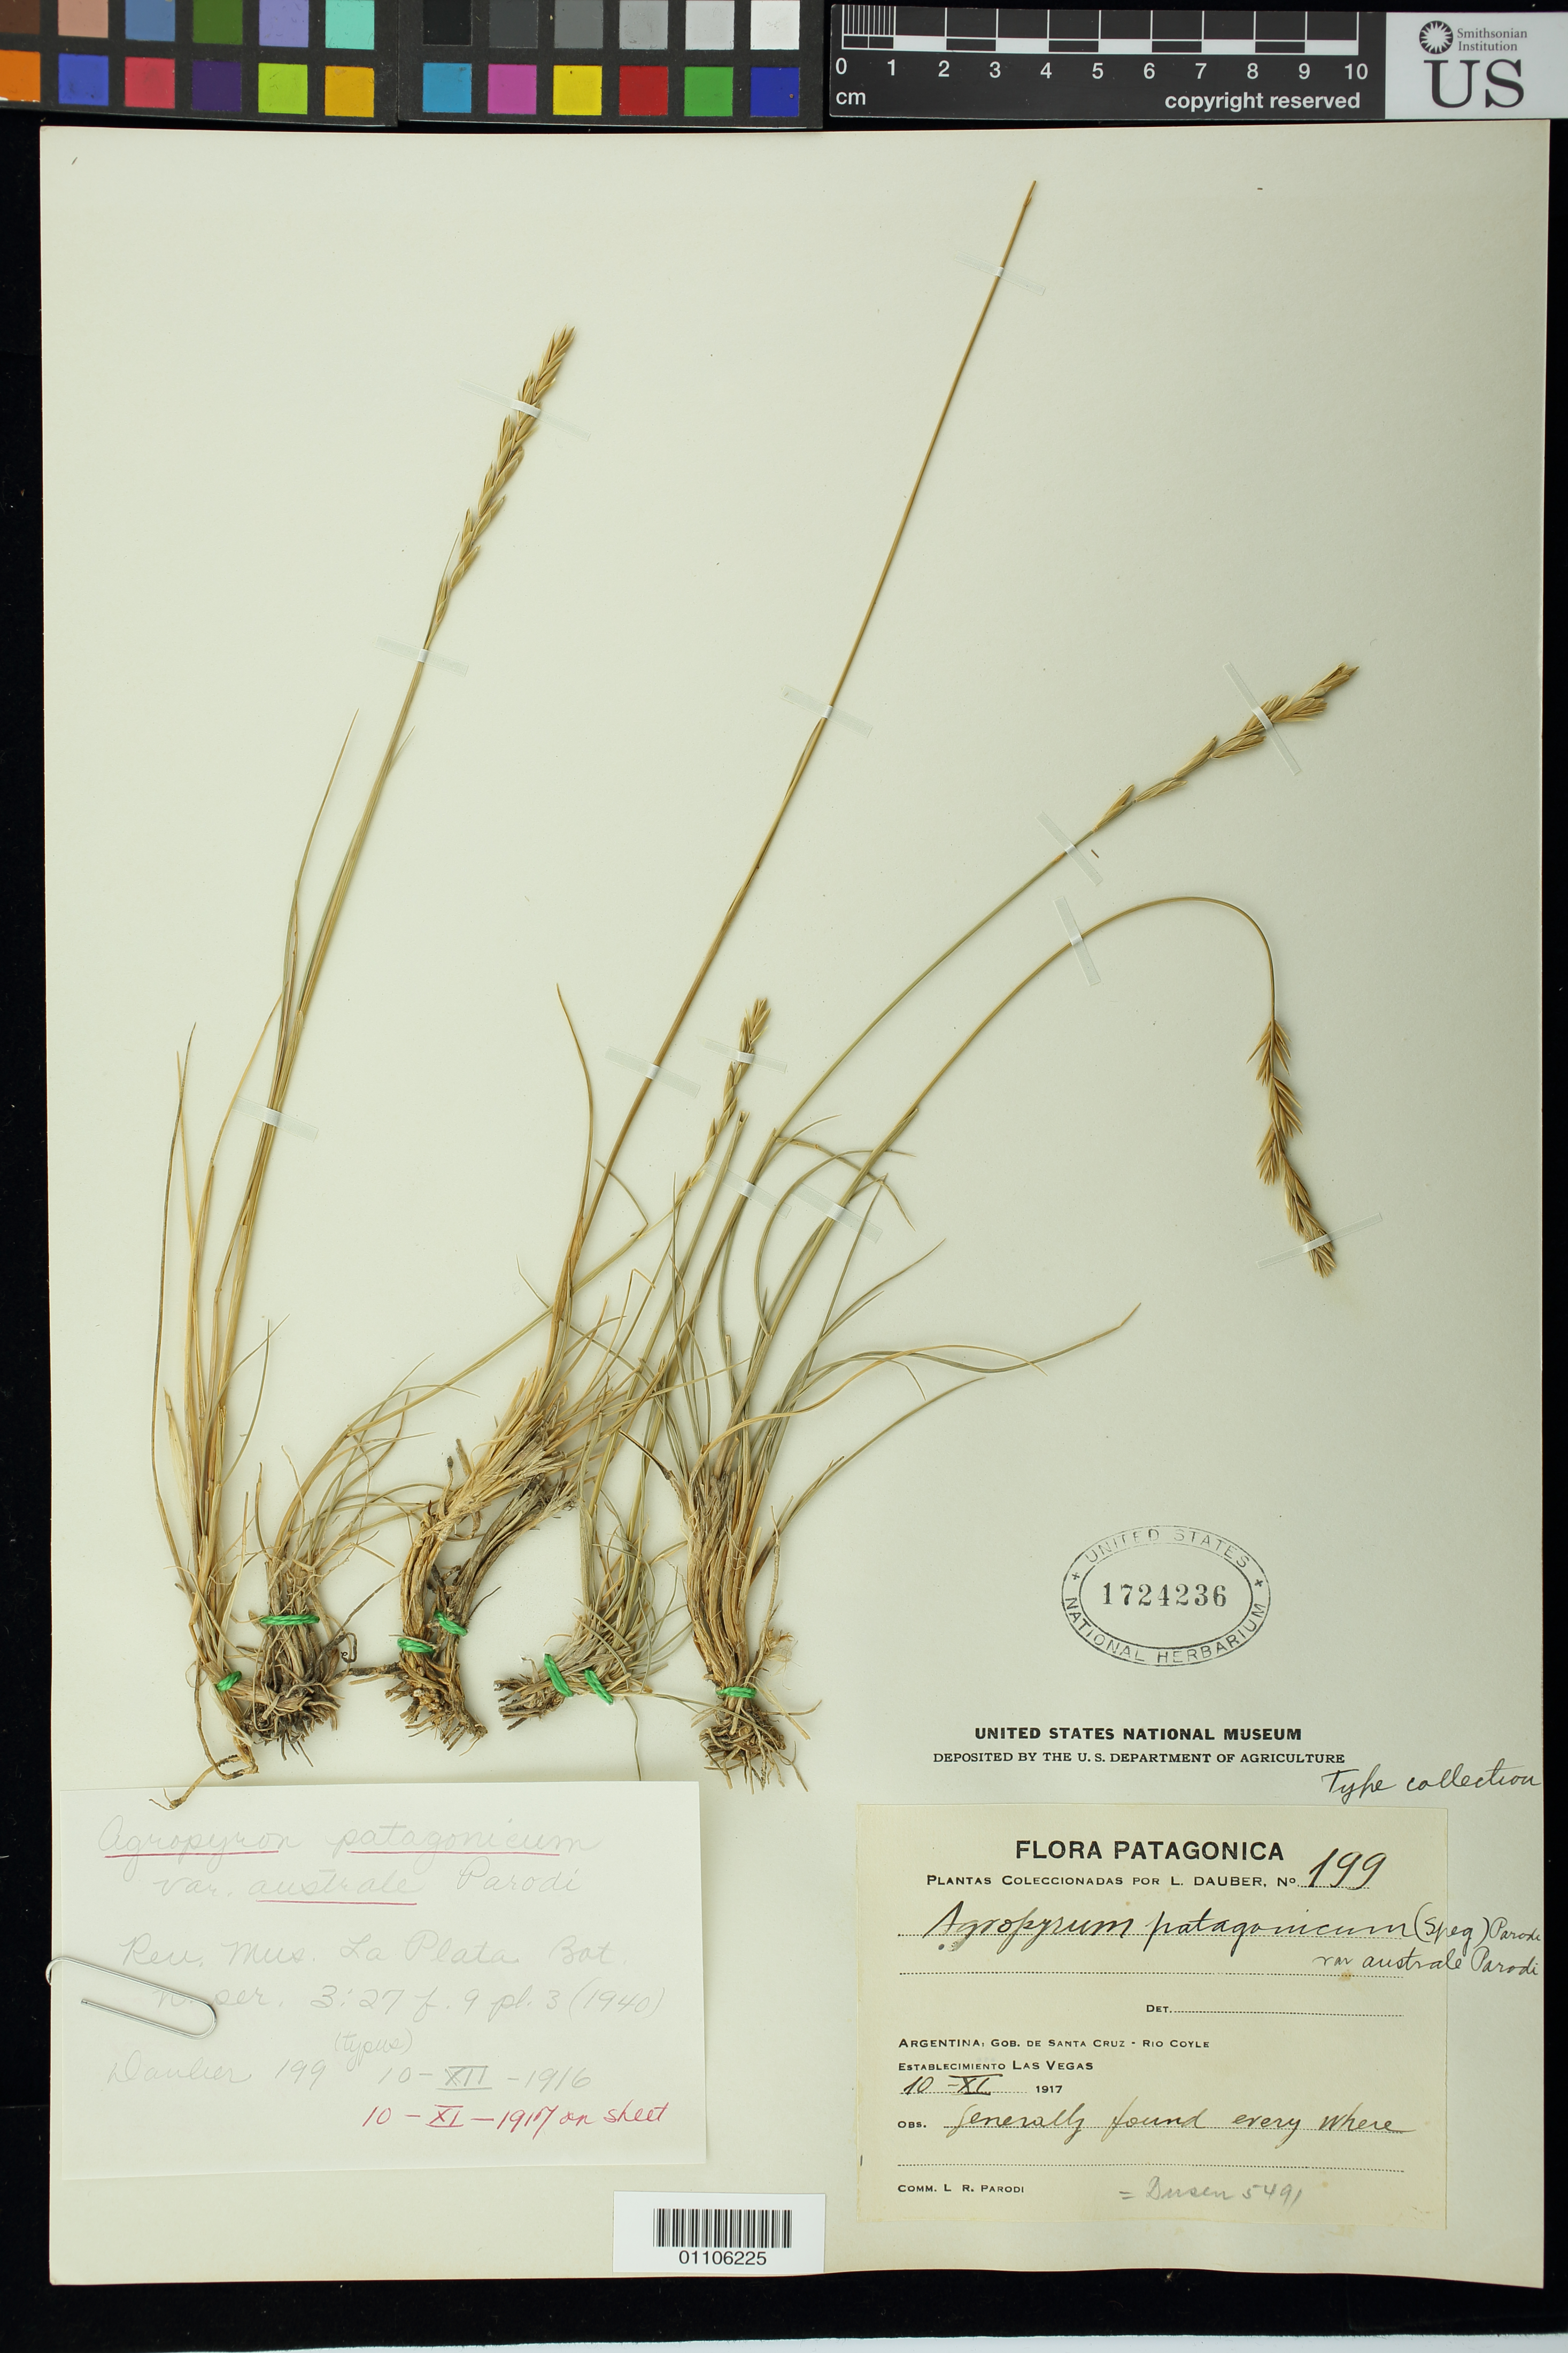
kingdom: Plantae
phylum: Tracheophyta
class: Liliopsida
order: Poales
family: Poaceae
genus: Agropyron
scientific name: Agropyron patagonicum var. australe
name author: Parodi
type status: Isolectotype; Type Collection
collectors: L. Dauber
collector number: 199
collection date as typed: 10 Nov 1917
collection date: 1917-11-10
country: Argentina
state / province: Santa Cruz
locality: Gob. de Santa Cruz - Rio Coyle, establecimiento Las Vegas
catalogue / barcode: US 1724236